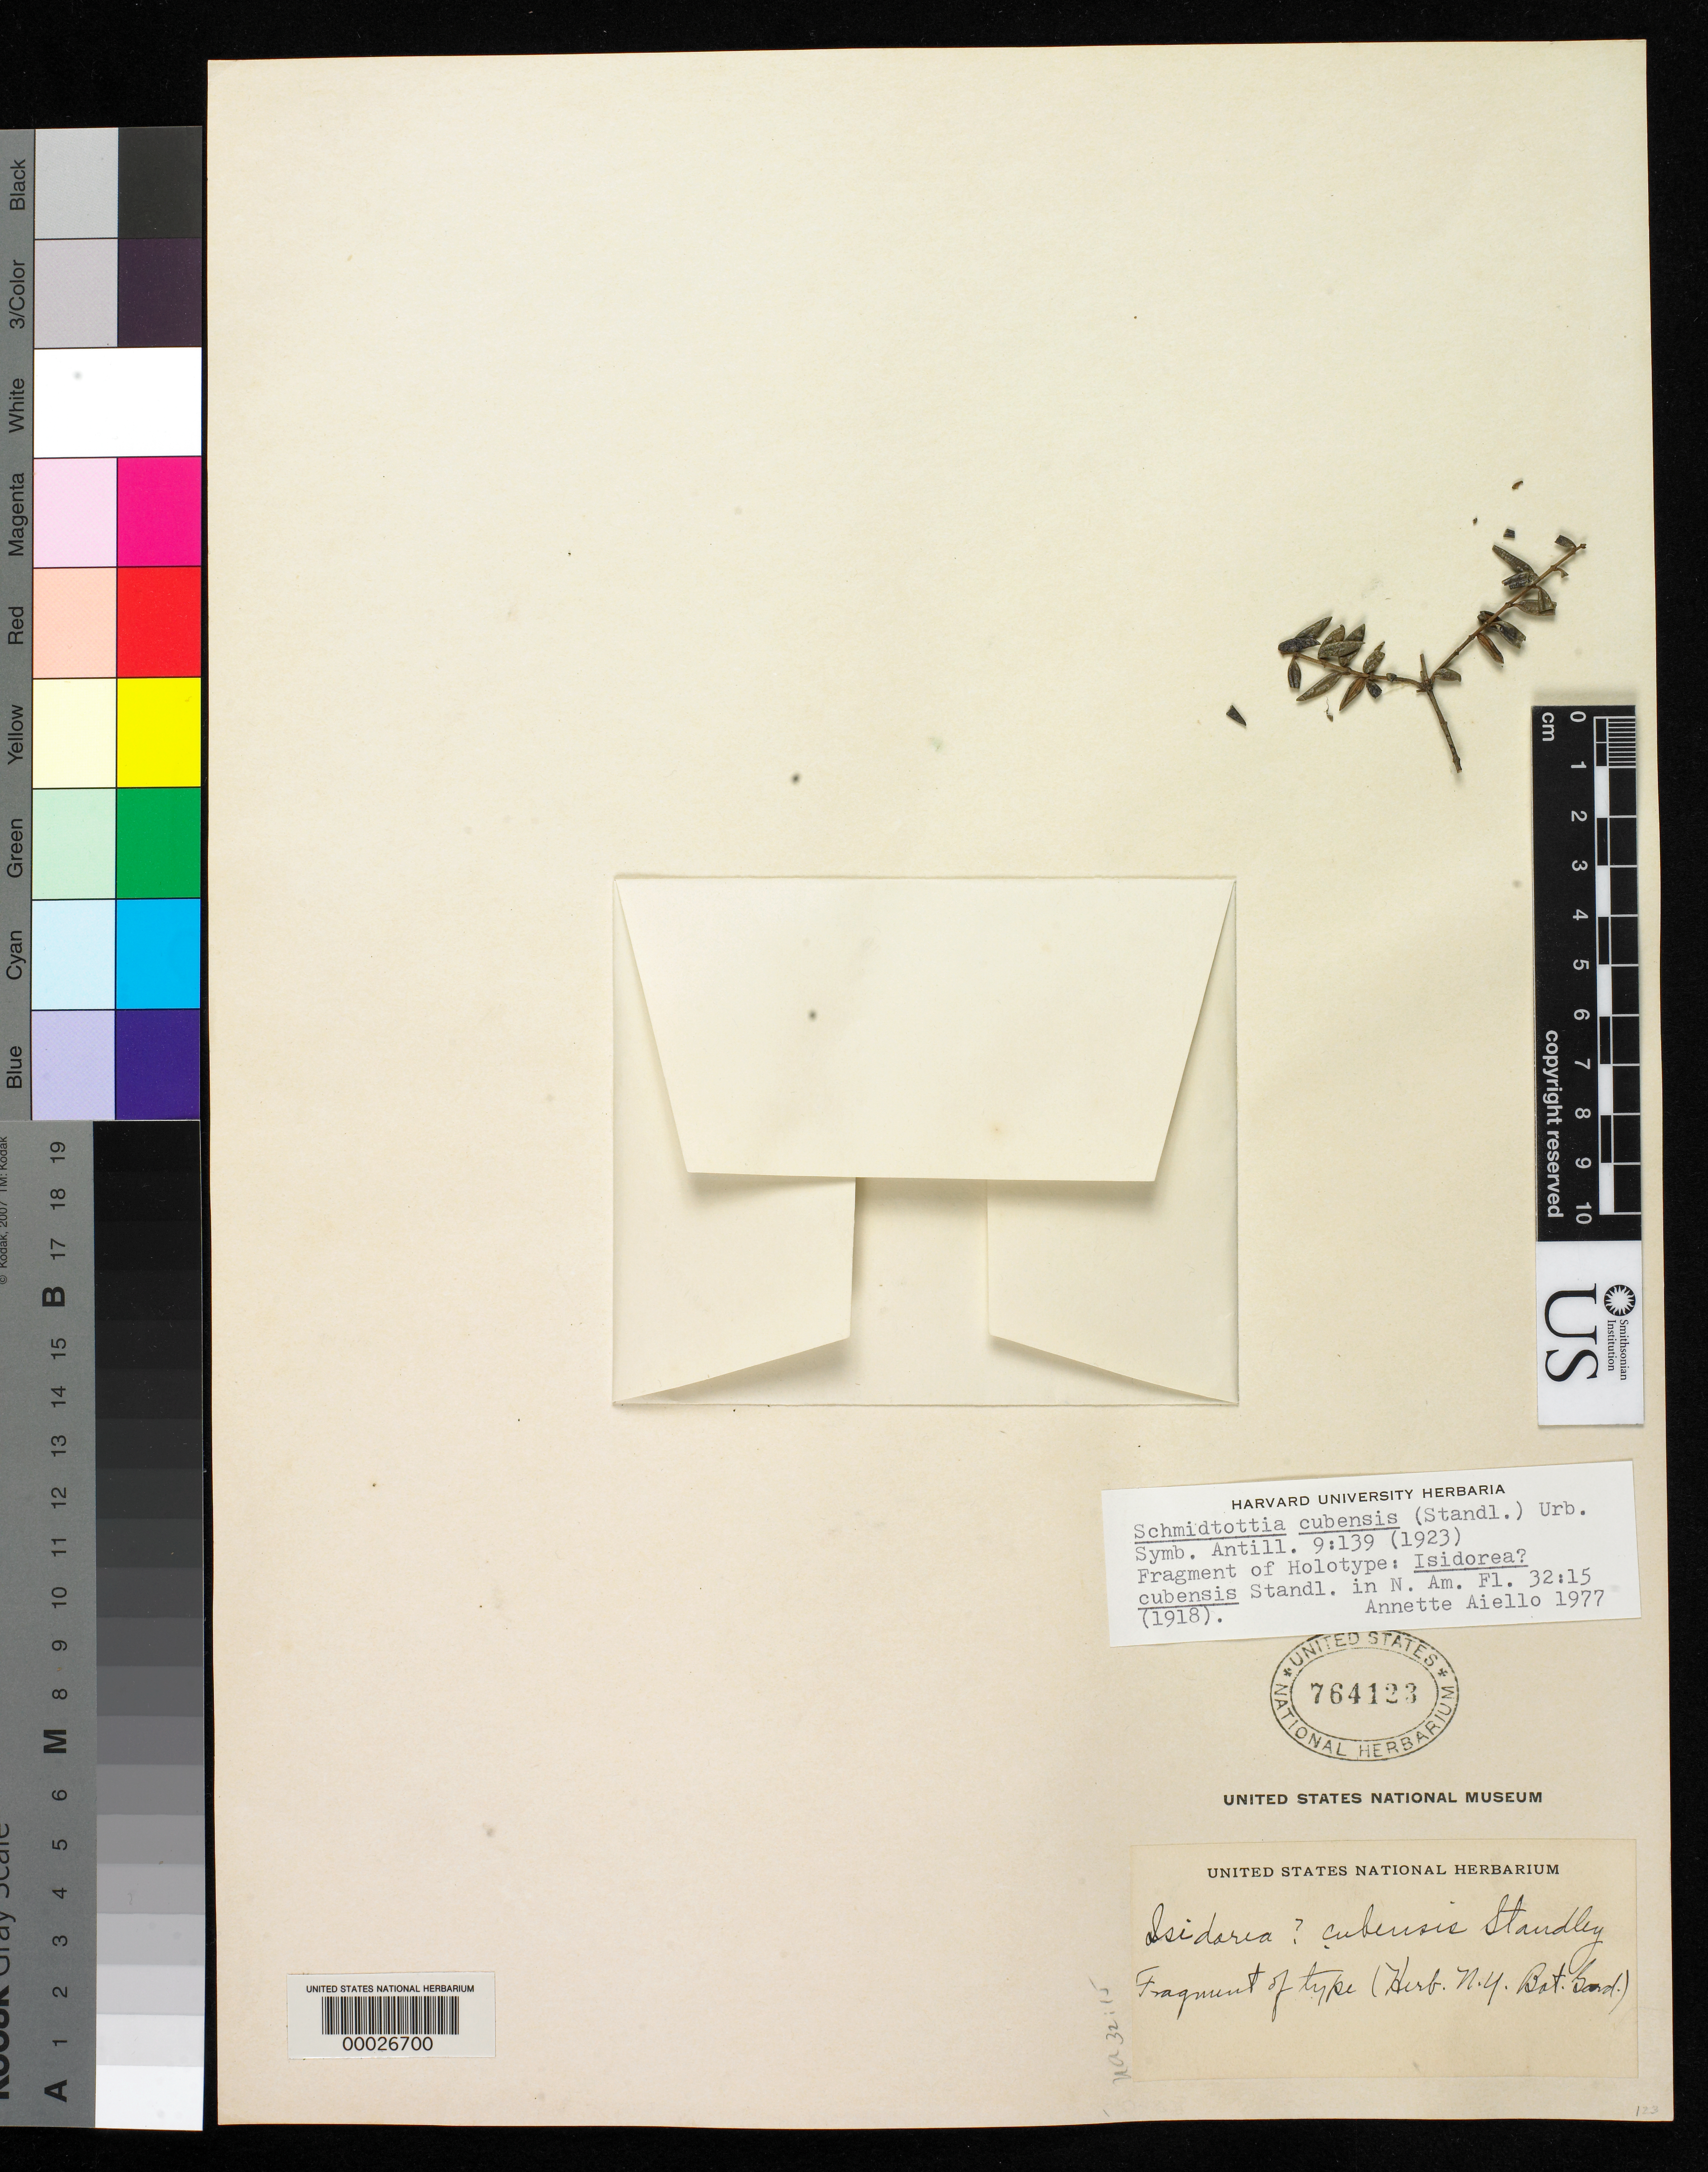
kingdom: Plantae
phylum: Tracheophyta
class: Magnoliopsida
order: Gentianales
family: Rubiaceae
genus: Isidorea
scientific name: Isidorea cubensis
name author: Standl.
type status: Isotype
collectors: J. A. Shafer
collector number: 3230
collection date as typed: Jan 1910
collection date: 1910-01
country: Cuba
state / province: Oriente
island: Greater Antilles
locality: Arroyo del Medio.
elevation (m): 450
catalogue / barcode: US 764123